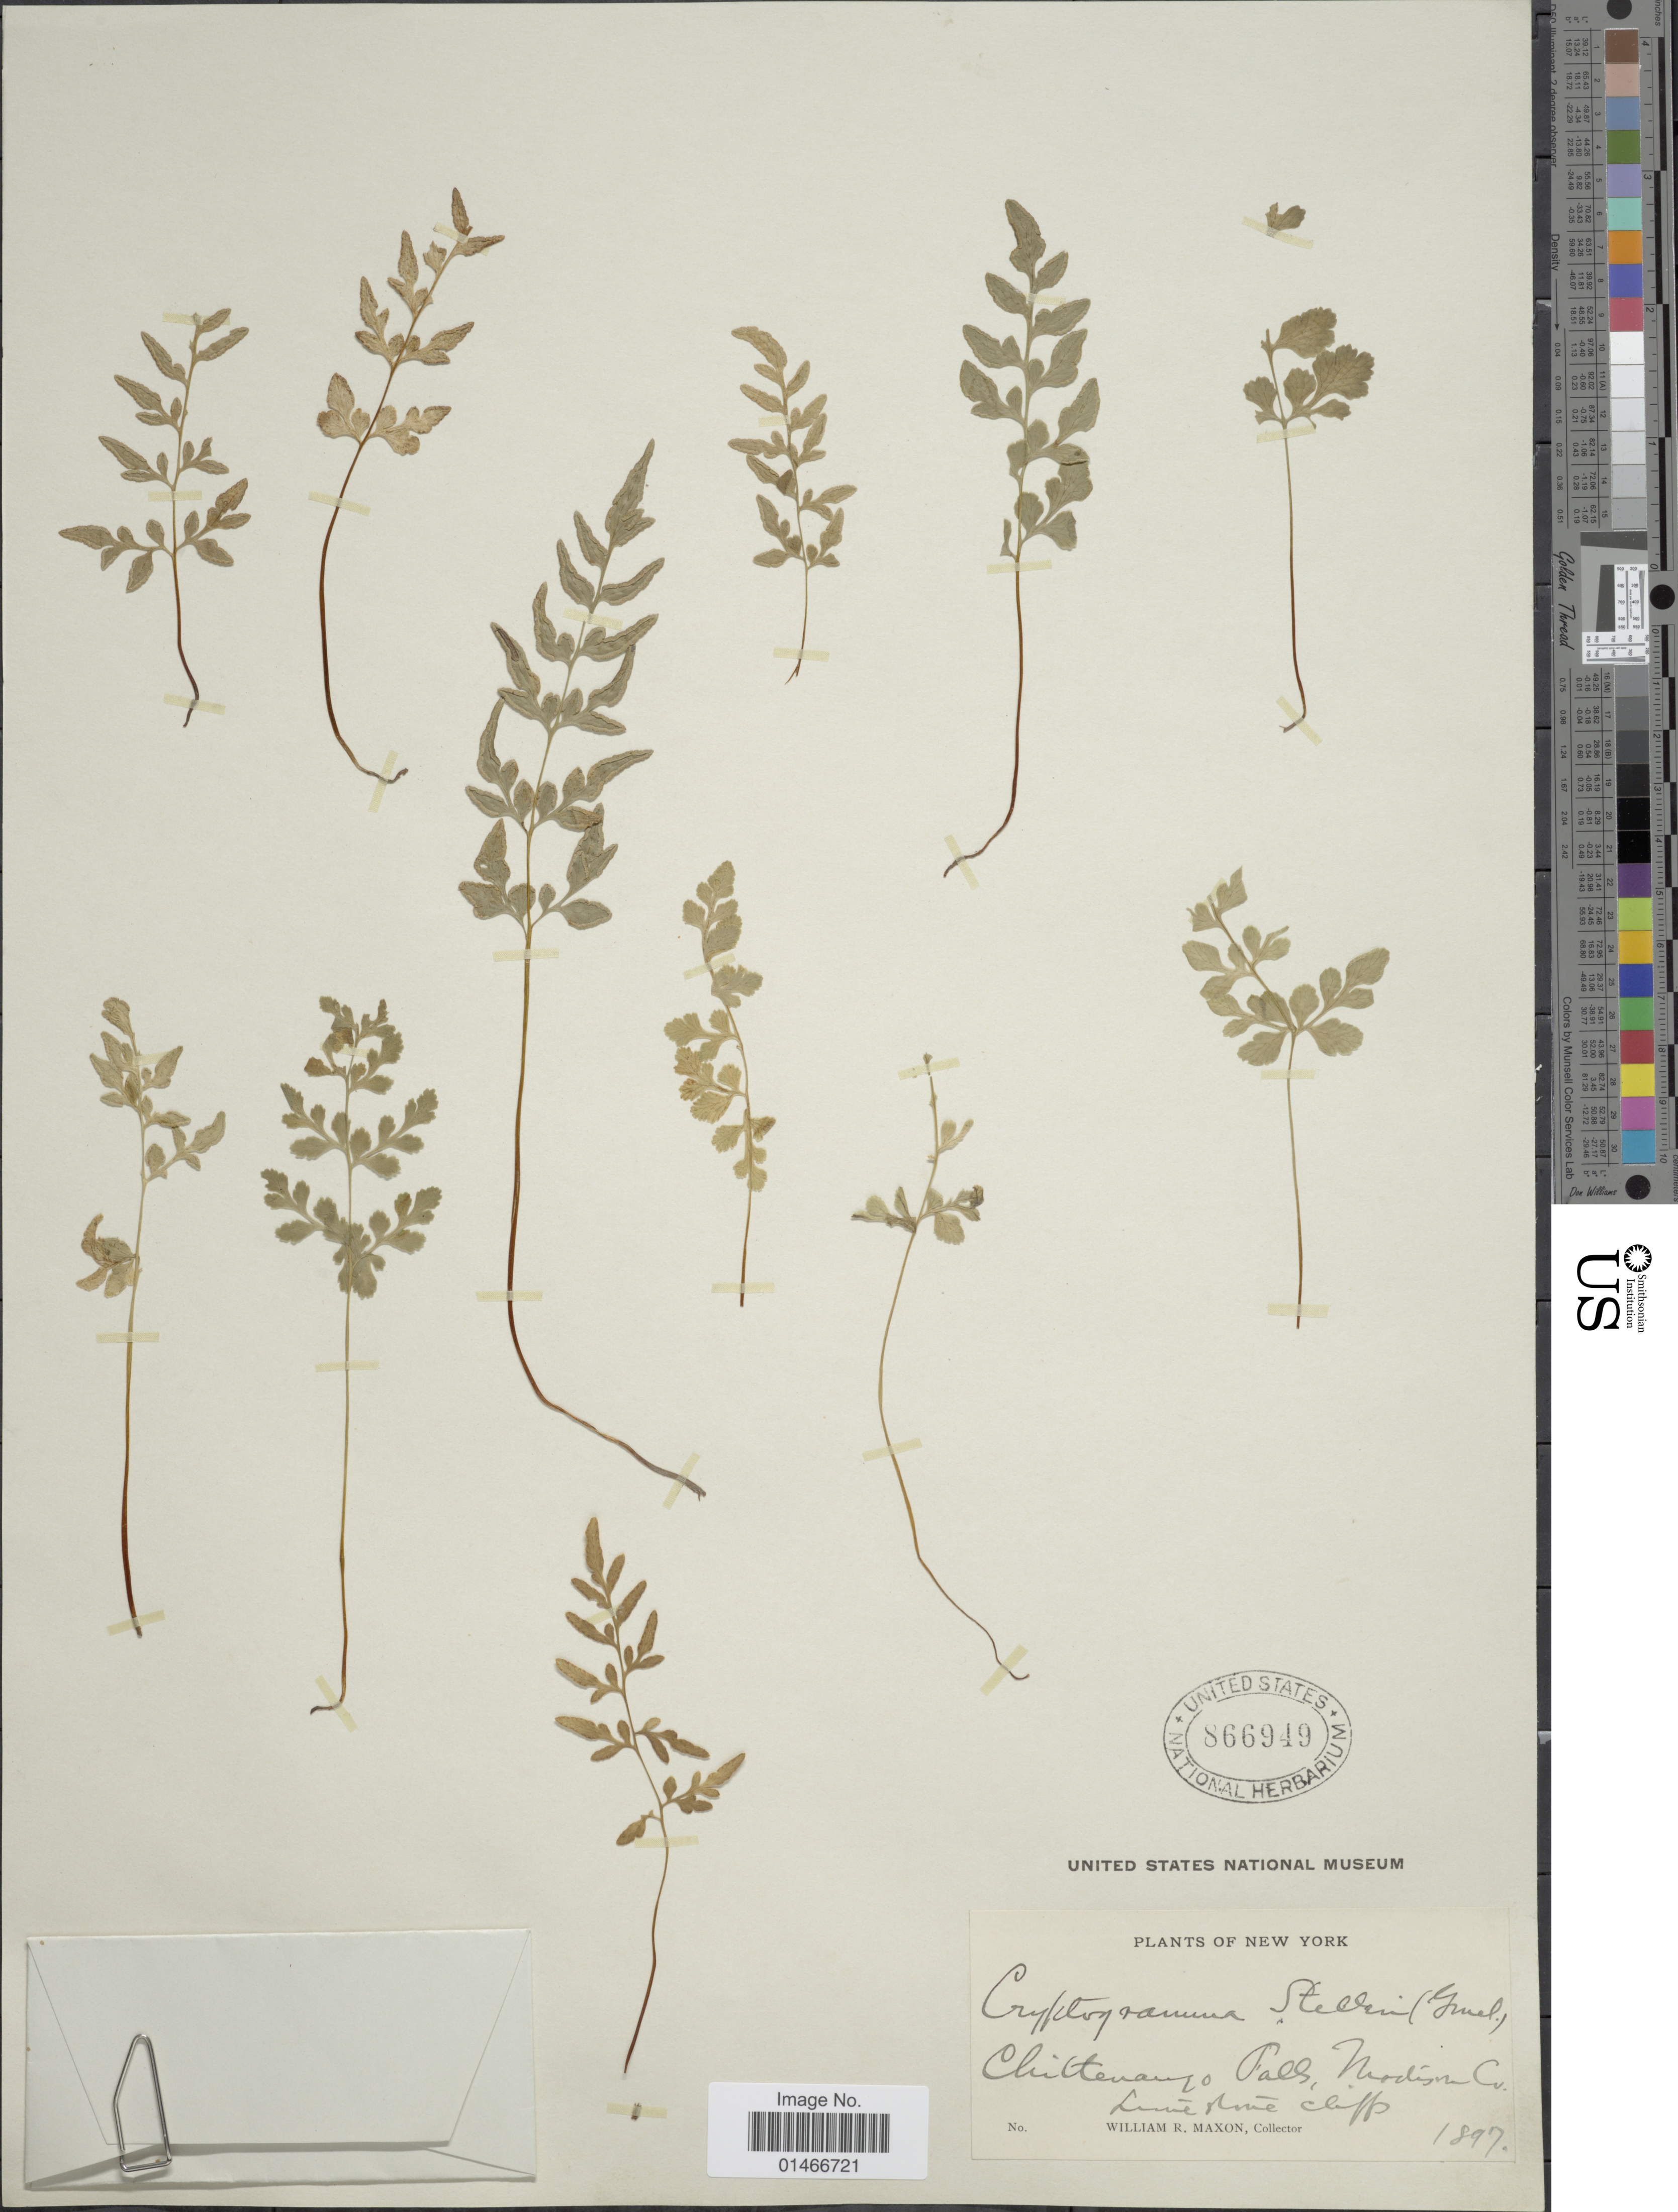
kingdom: Plantae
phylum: Tracheophyta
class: Polypodiopsida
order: Polypodiales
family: Pteridaceae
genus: Cryptogramma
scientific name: Cryptogramma stelleri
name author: (S.G. Gmel.) Prantl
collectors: W. R. Maxon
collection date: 1897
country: United States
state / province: New York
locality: Chittenango Falls, Madison Co. Louie River cliffs.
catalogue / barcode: US 866949